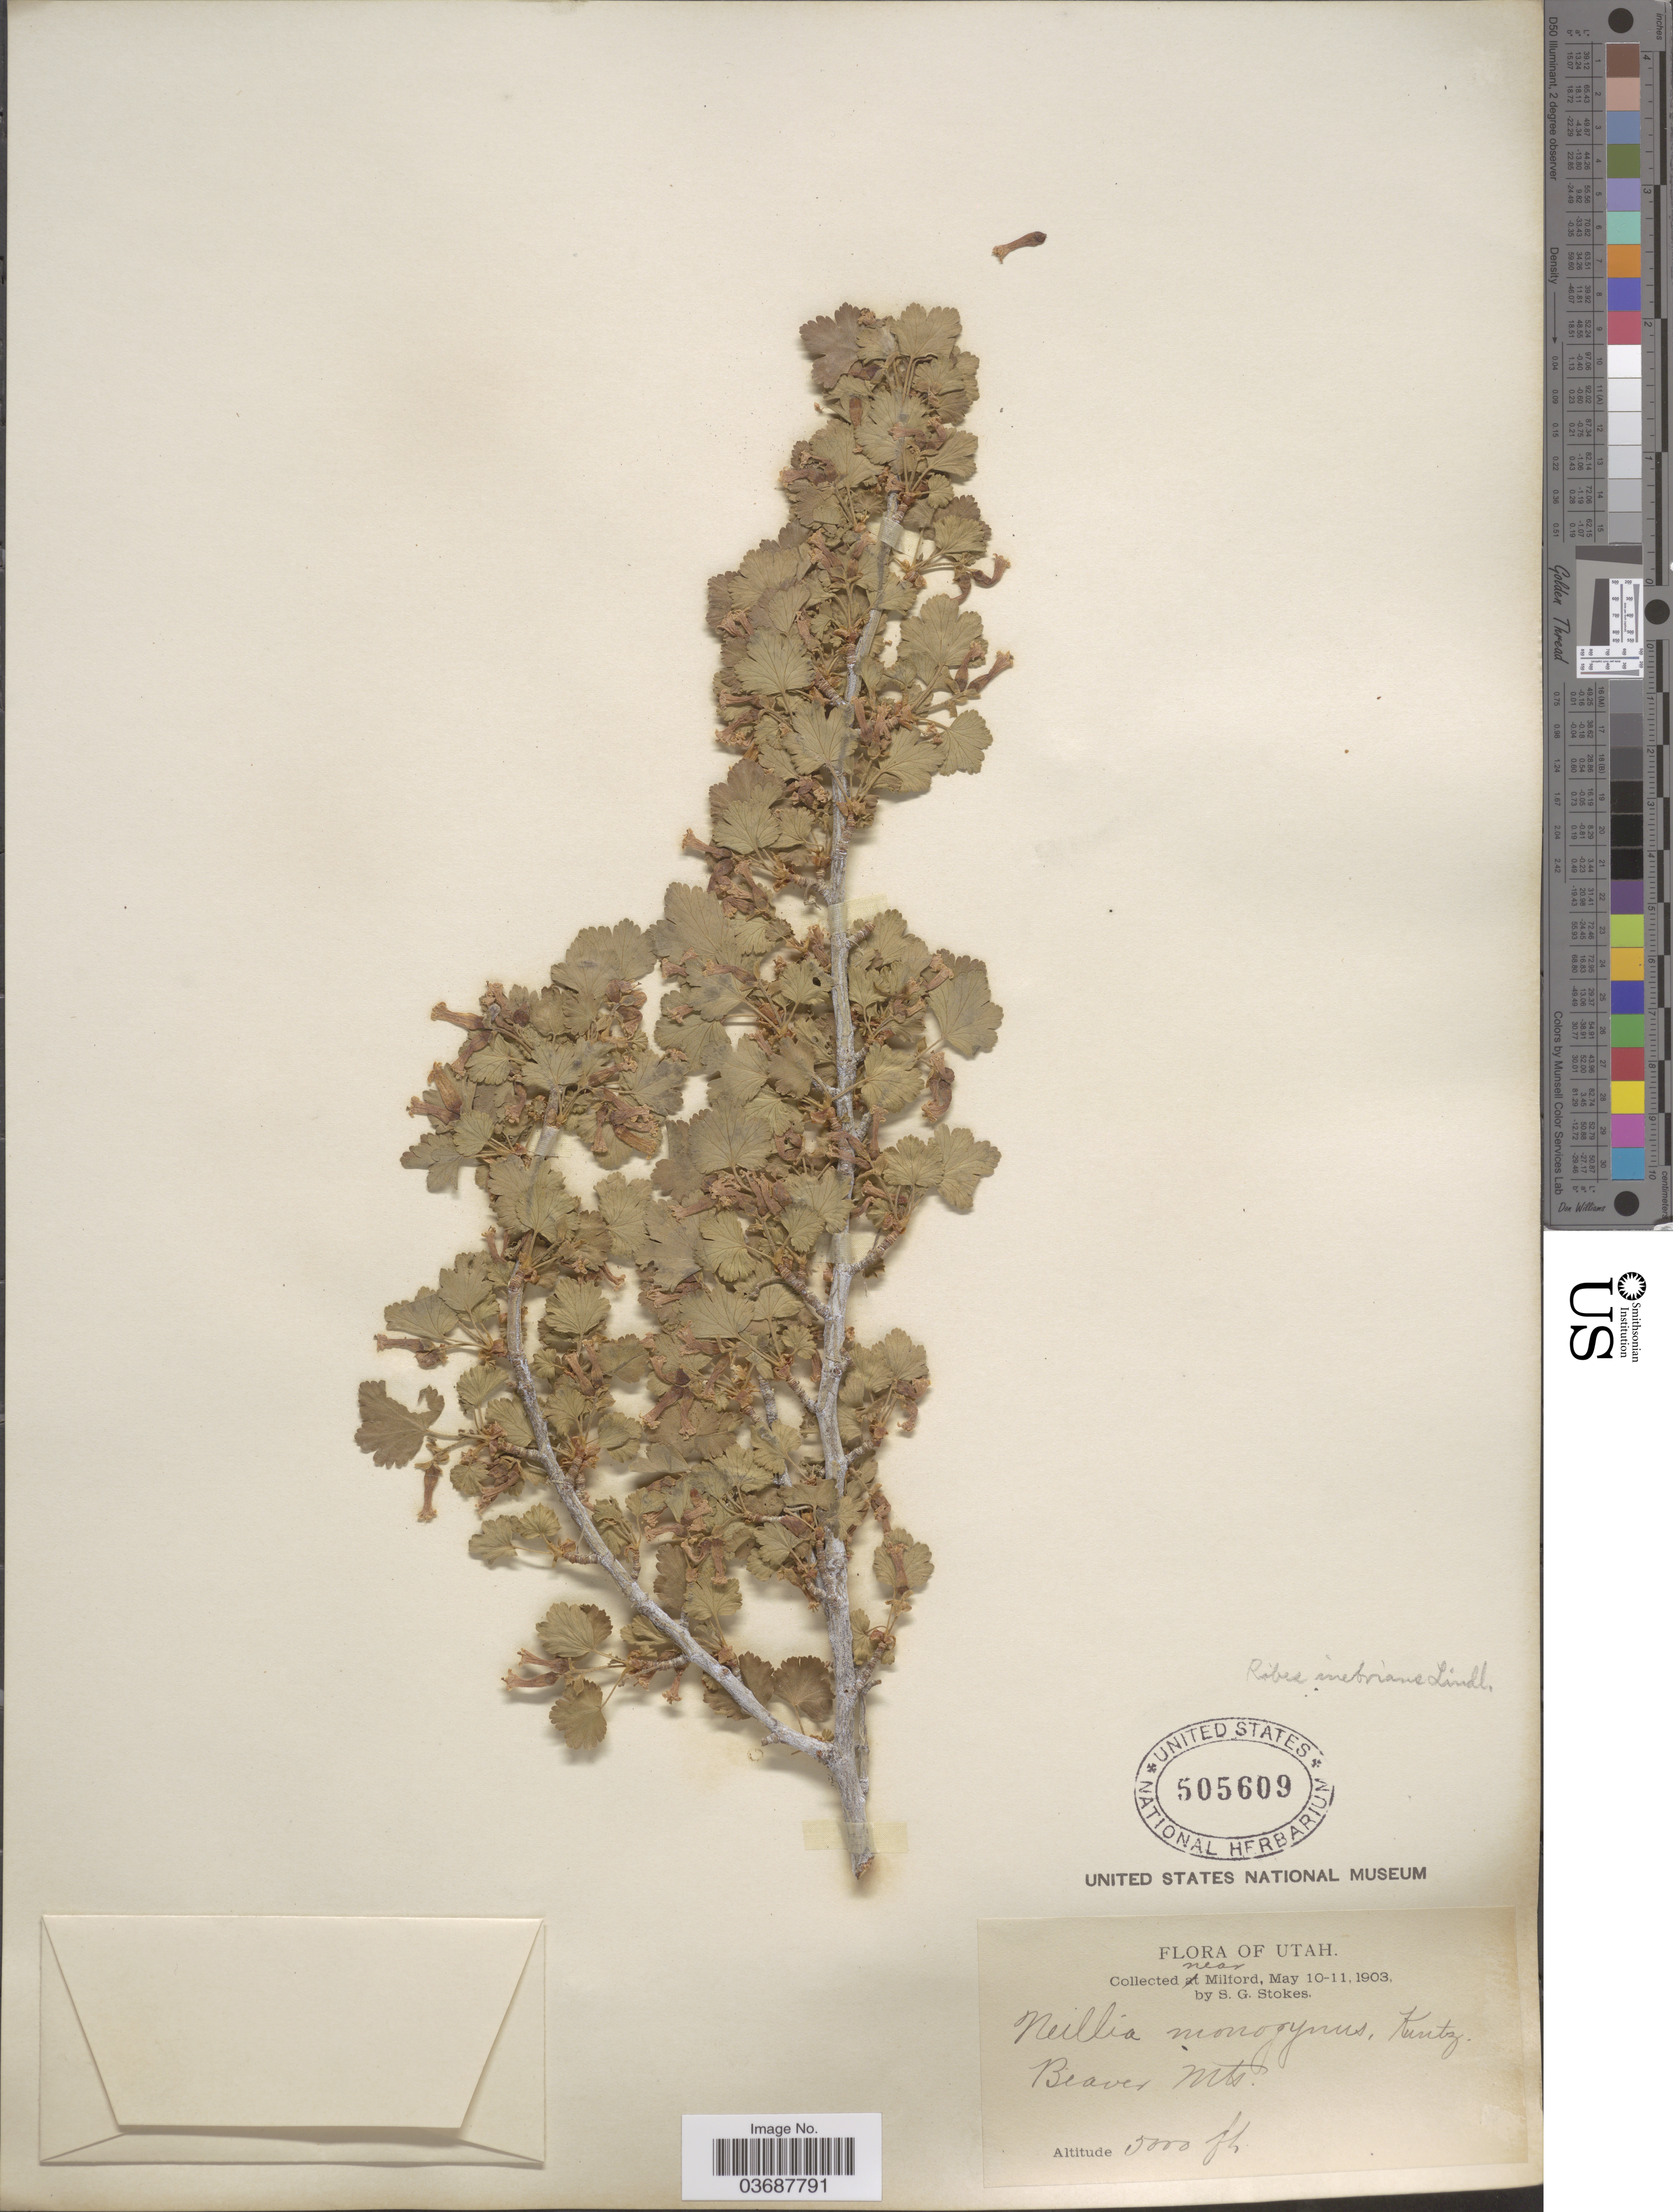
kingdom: Plantae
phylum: Tracheophyta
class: Magnoliopsida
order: Saxifragales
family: Grossulariaceae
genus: Ribes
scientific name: Ribes inebrians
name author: Lindl.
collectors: S. G. Stokes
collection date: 1903-05-10/1903-05-11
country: United States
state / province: Utah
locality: Near Milford. Beaver Mts.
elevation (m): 1524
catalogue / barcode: US 505609